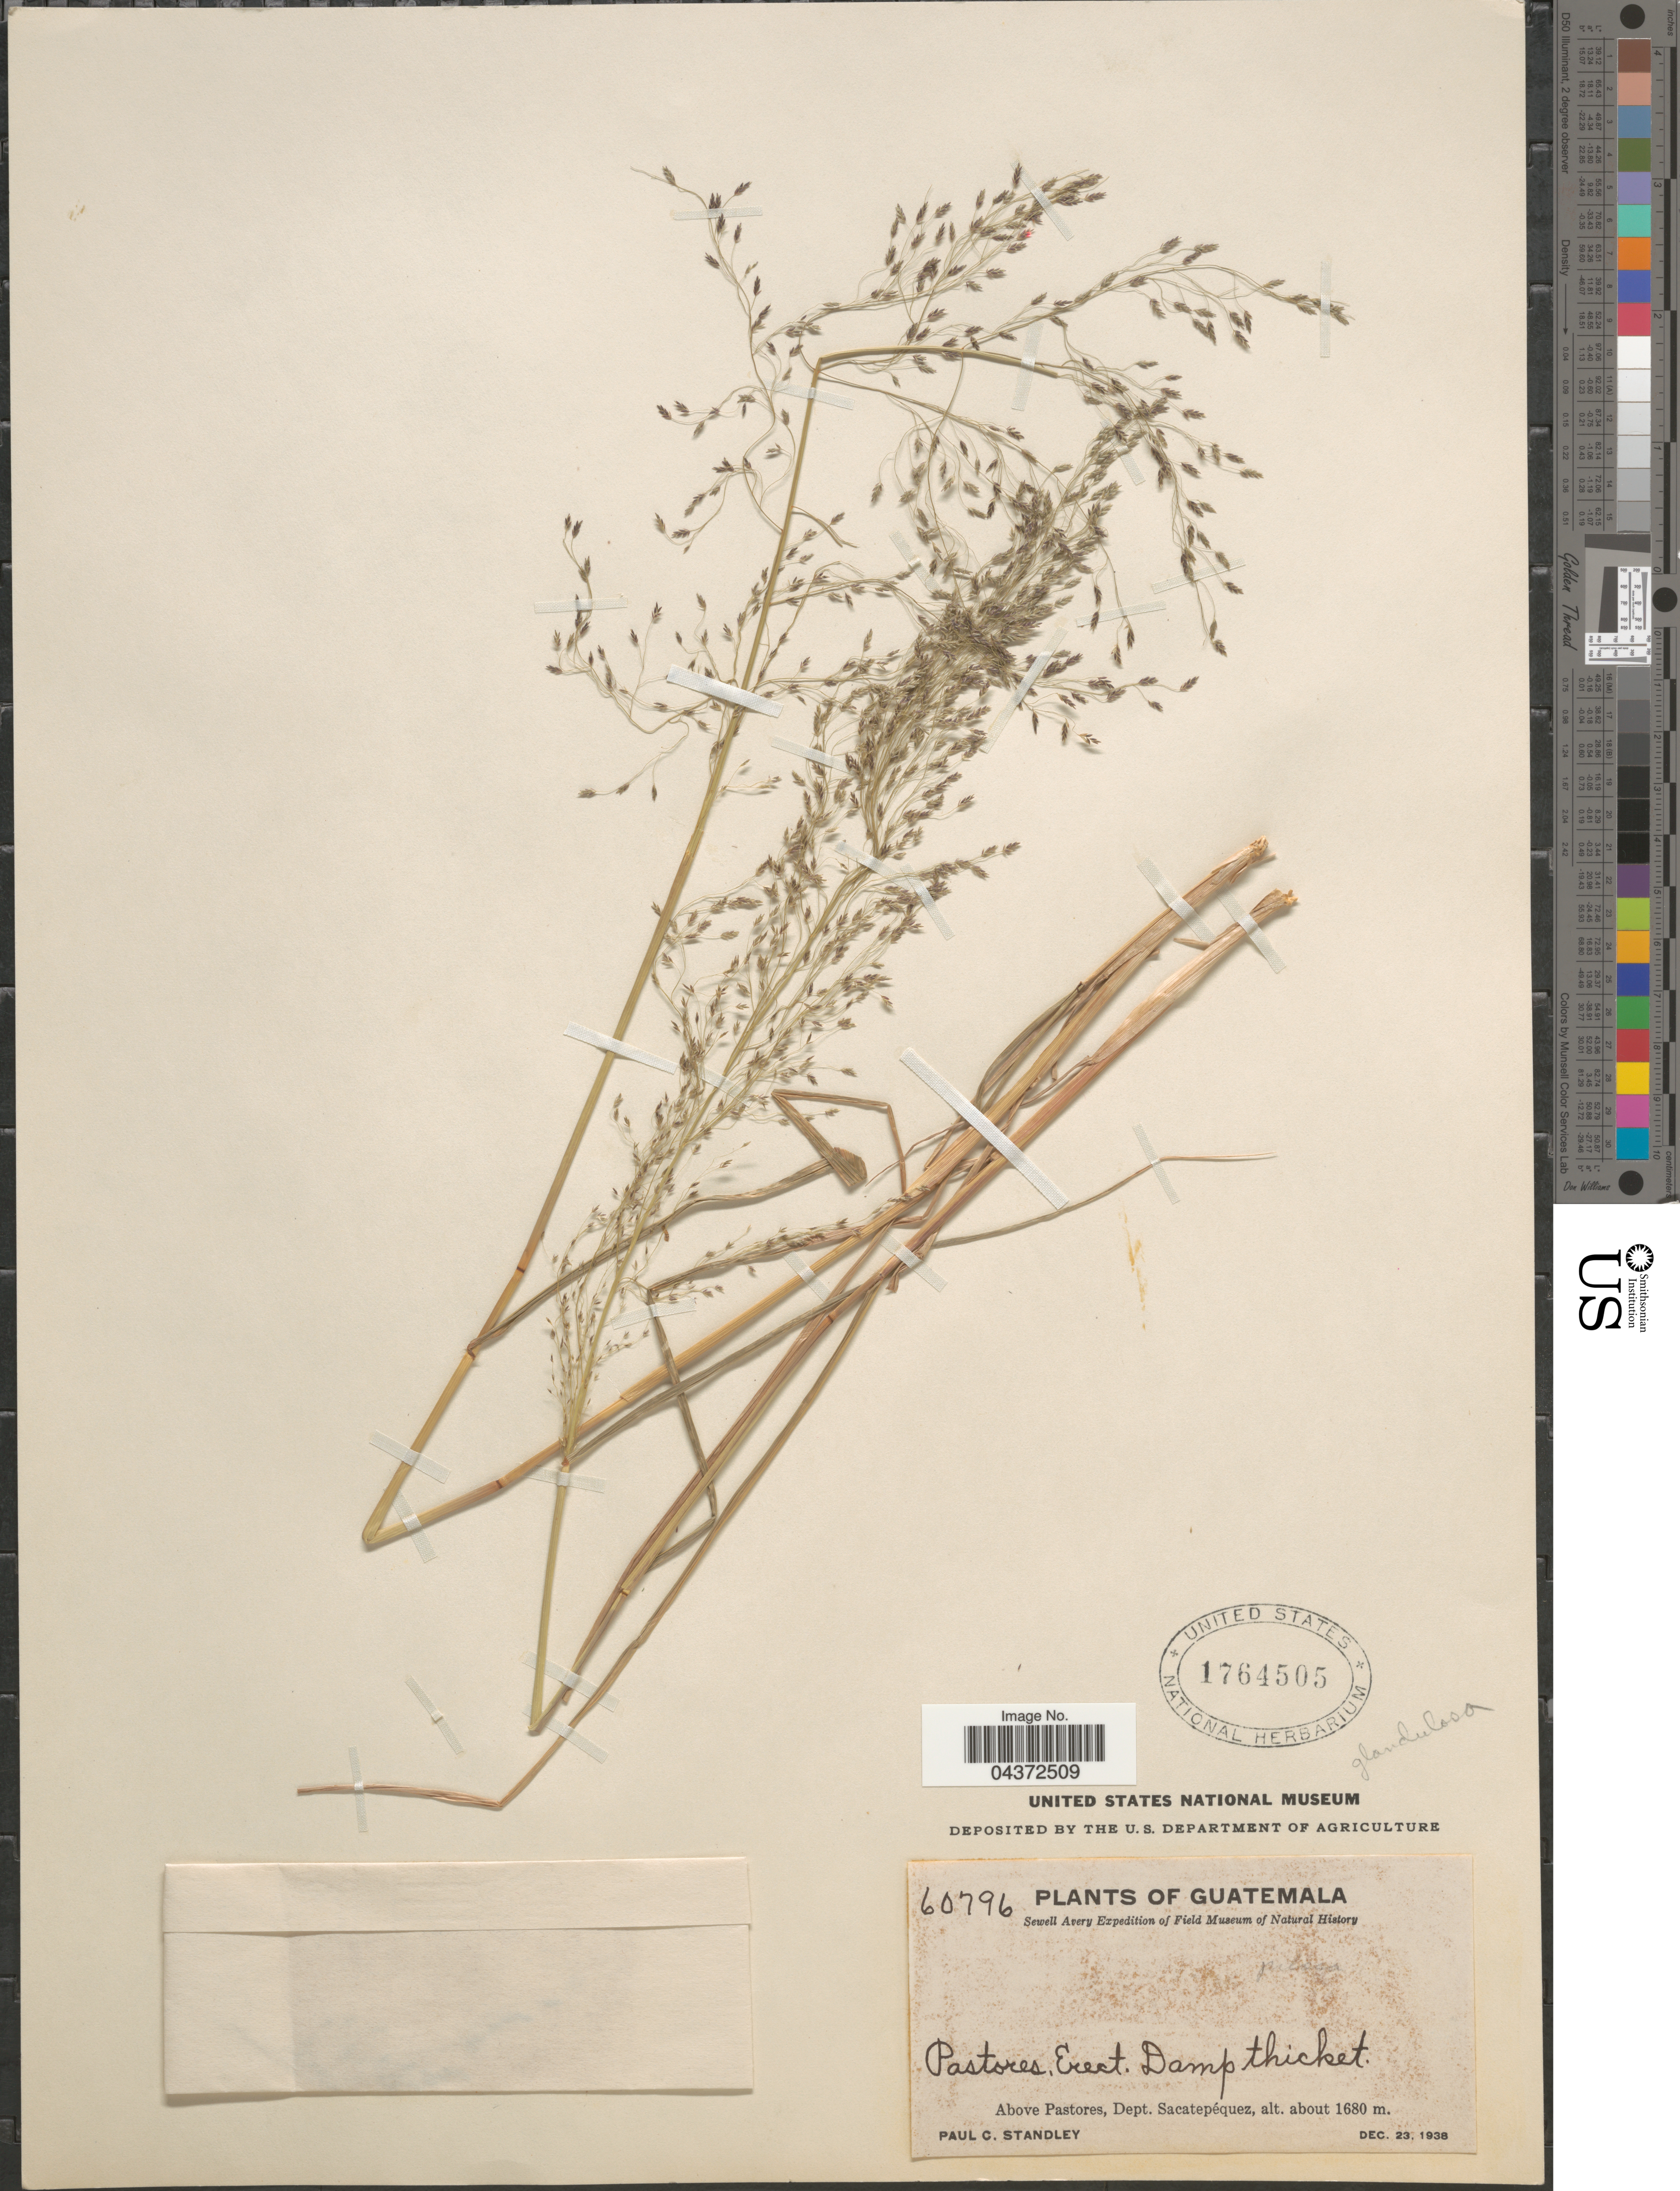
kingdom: Plantae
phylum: Tracheophyta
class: Liliopsida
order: Poales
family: Poaceae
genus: Eragrostis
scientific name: Eragrostis glandulosa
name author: L.H. Harv.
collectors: P. C. Standley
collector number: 60796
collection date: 1938-12-23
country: Guatemala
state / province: Sacatepequez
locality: Sewell Avery Expedition of Field Museum of Natural History. Above Pastores, Dept. Sacatepéquez.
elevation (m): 1860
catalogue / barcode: US 1764505